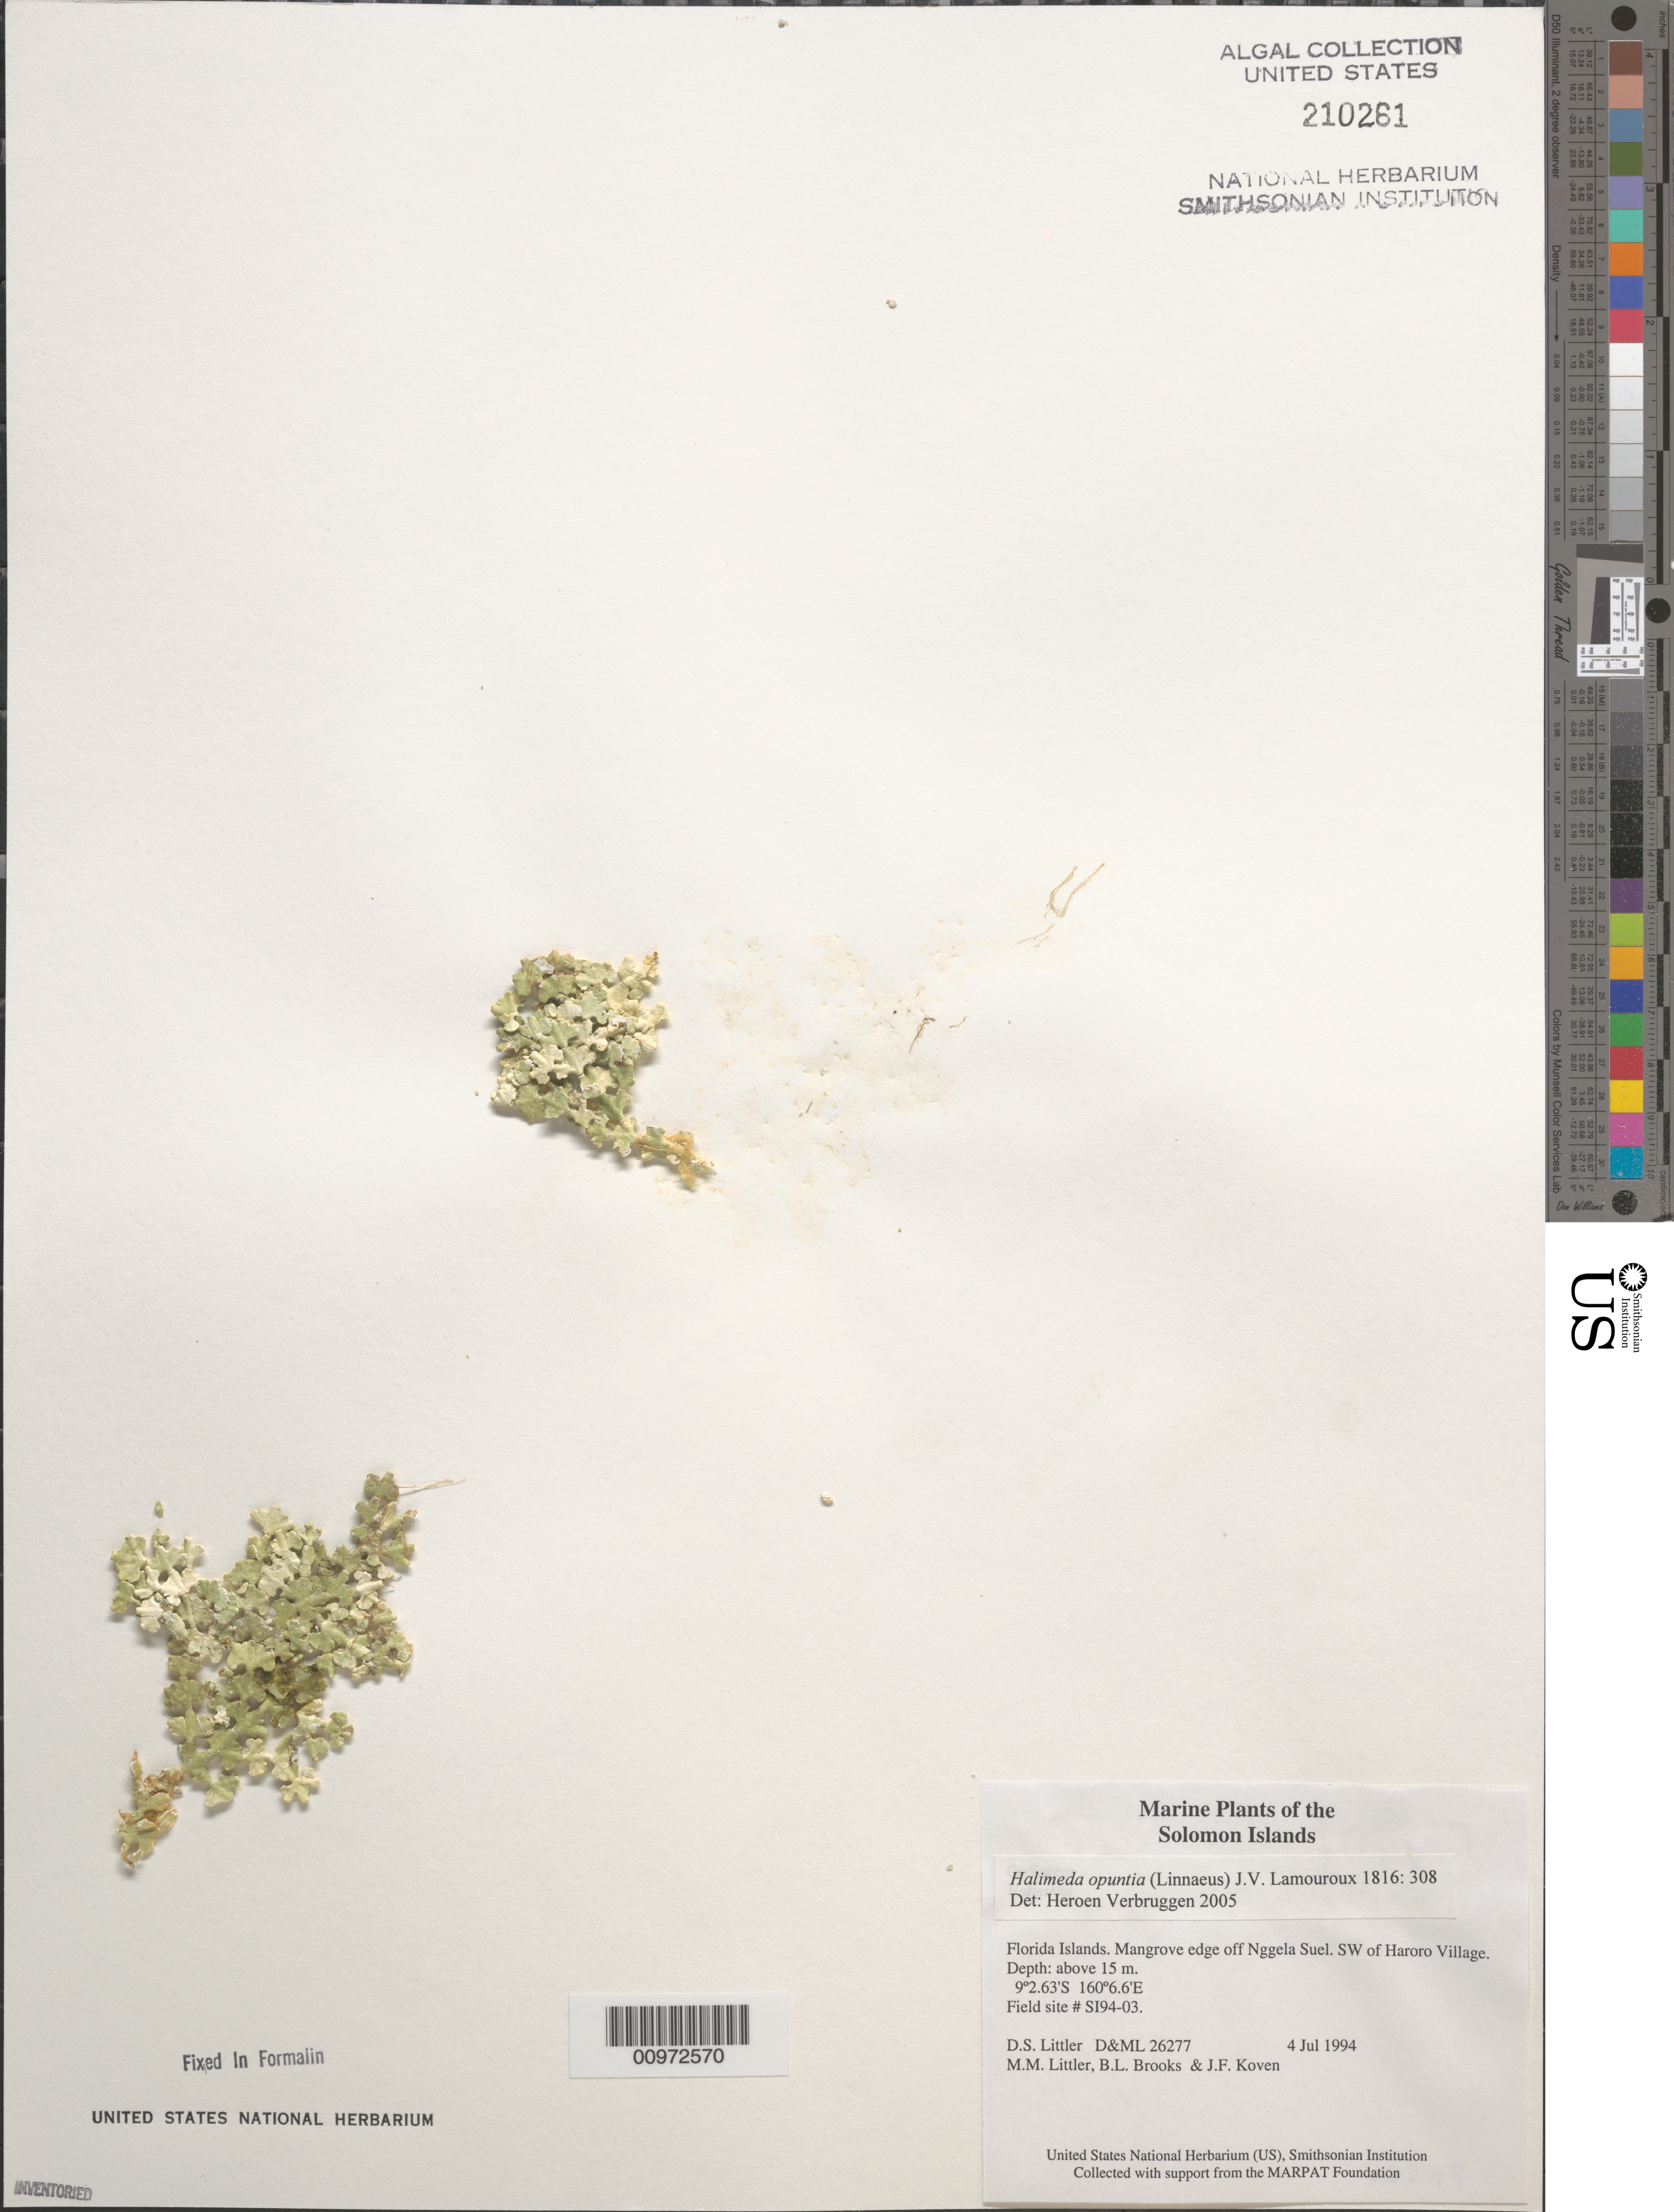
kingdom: Plantae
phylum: Chlorophyta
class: Ulvophyceae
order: Bryopsidales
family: Halimedaceae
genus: Halimeda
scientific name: Halimeda opuntia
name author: (L.) J.V.Lamouroux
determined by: Verbruggen, H.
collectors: D. S. Littler, M. M. Littler, B. Brooks & J. Koven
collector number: D&ML 26277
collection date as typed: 04 Jul 1994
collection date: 1994-07-04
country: Solomon Islands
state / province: Central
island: Nggela Sule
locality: Mangrove edge off Nggela Sule, southwest of Haroro Village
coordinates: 9 2.63'S, 160 6.6'E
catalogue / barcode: US 210261